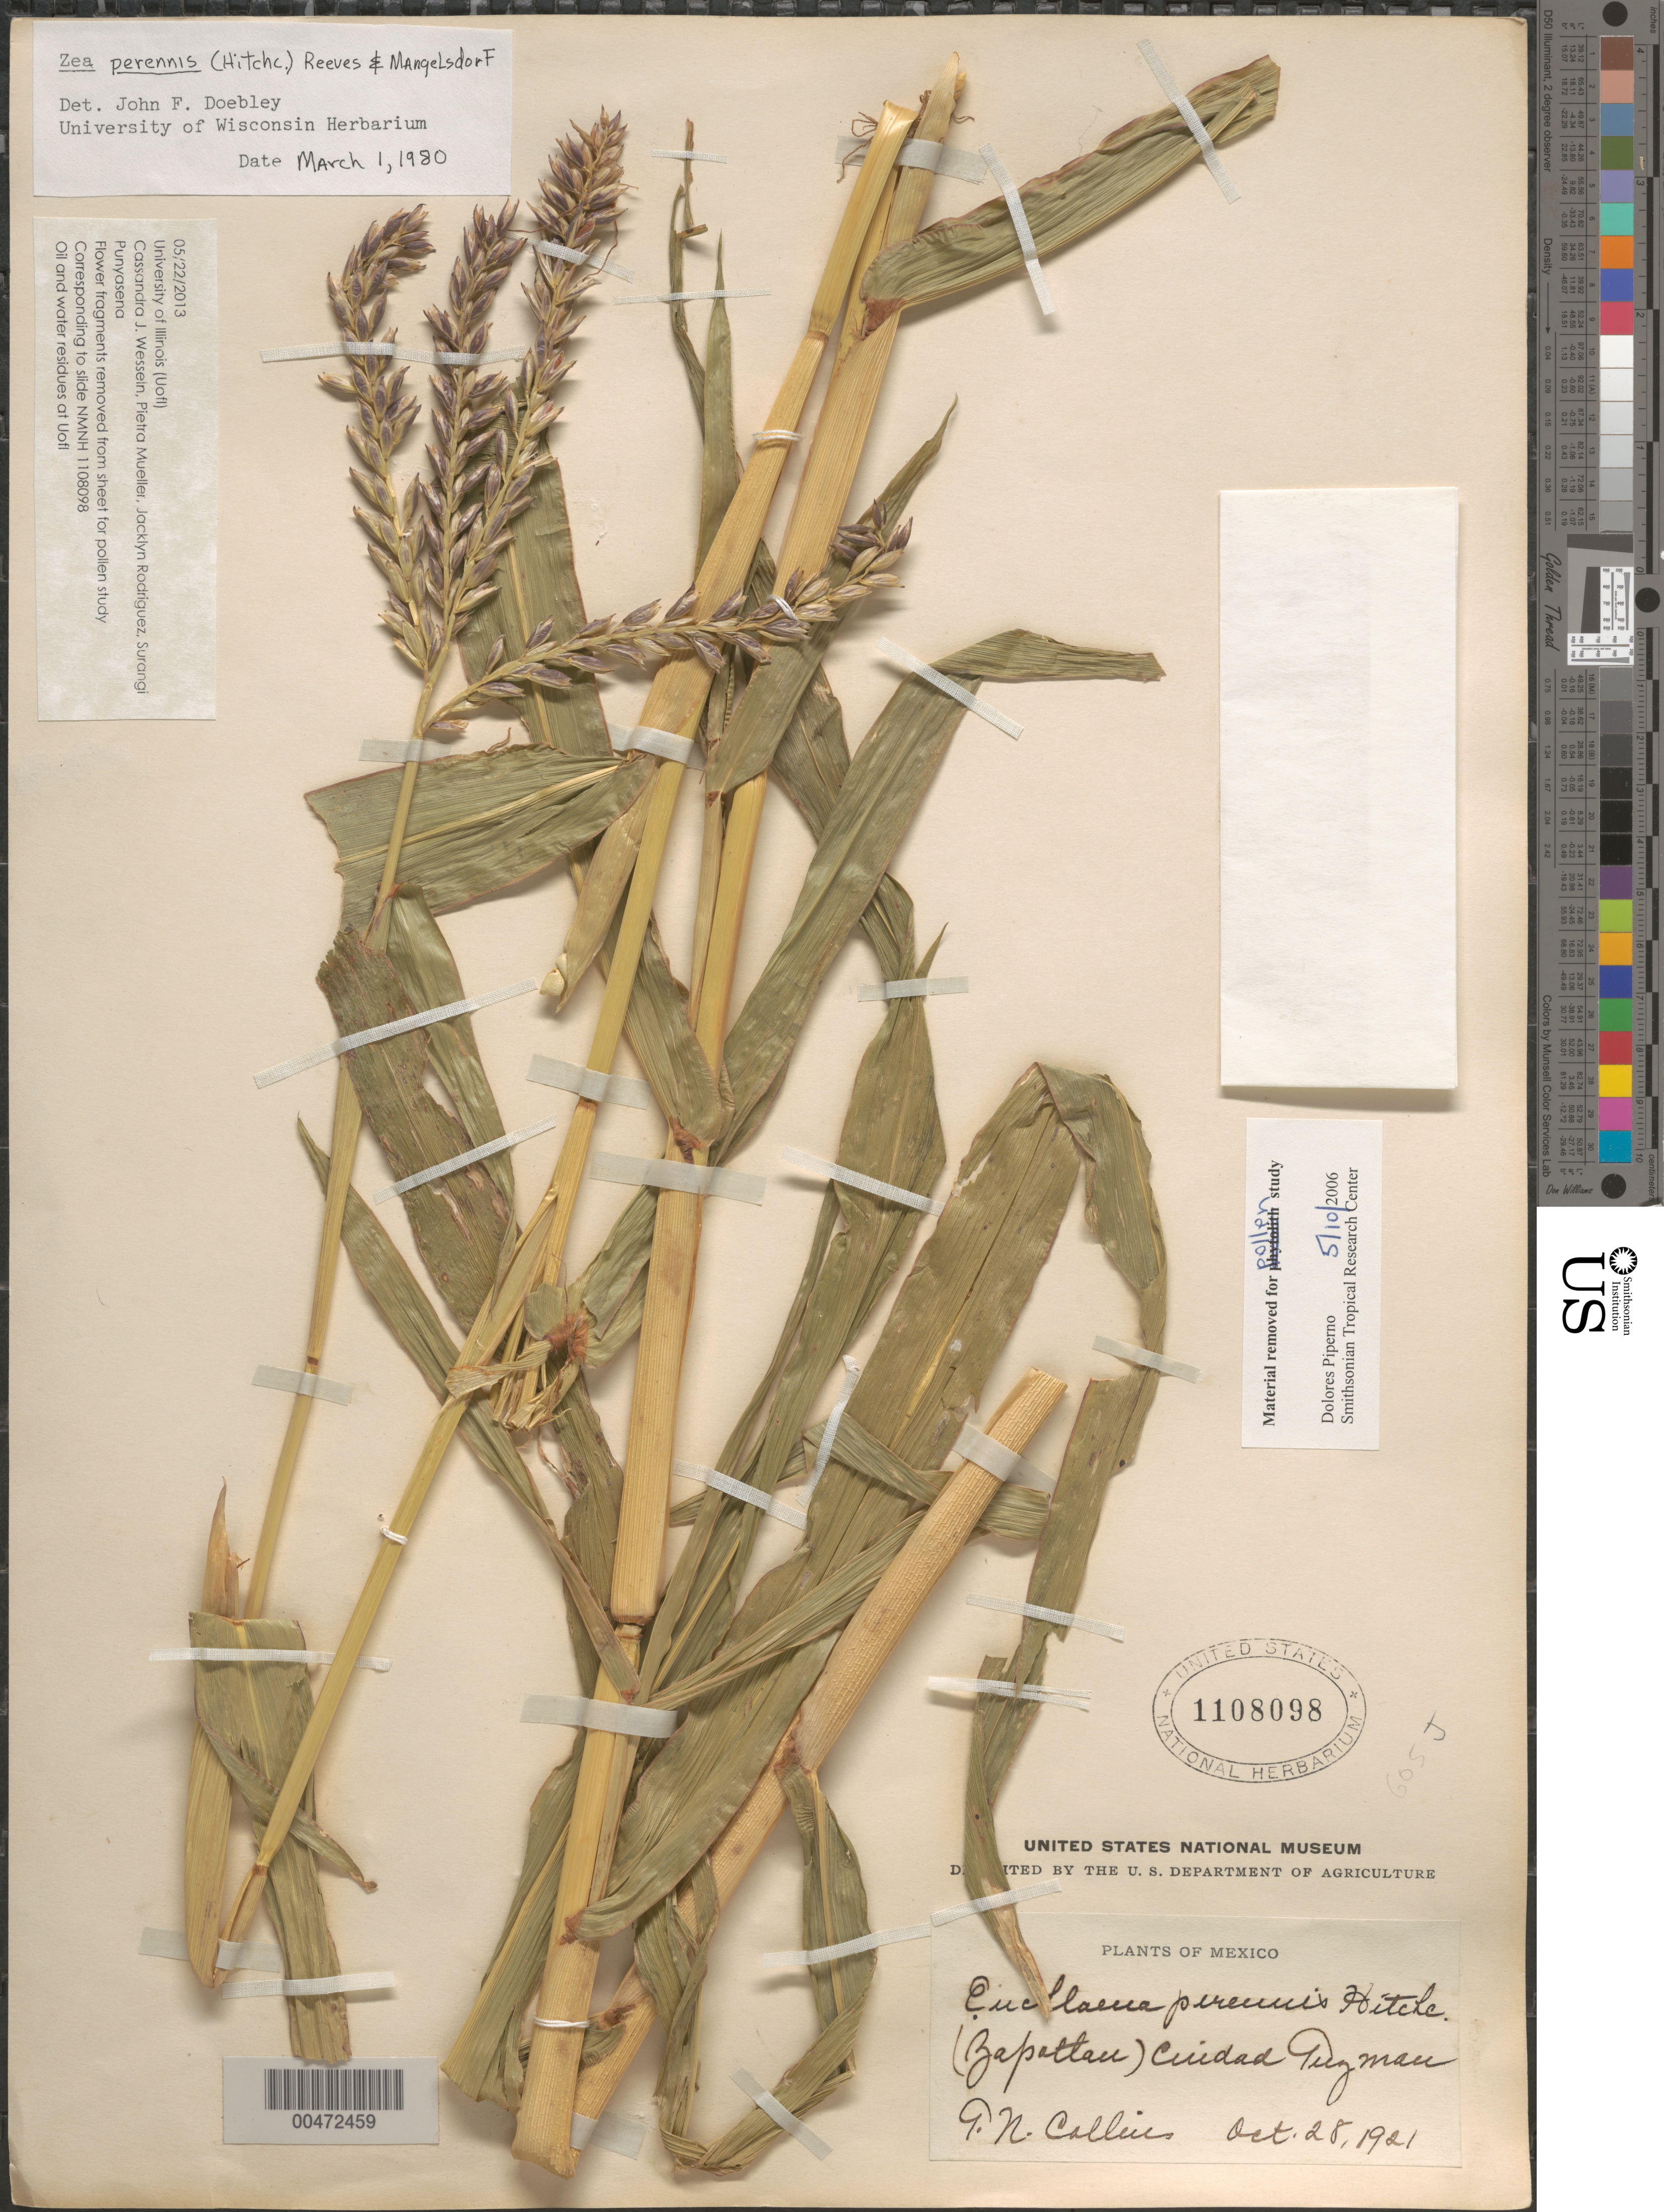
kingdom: Plantae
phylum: Tracheophyta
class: Liliopsida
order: Poales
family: Poaceae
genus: Zea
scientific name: Zea perennis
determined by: Doebley, John F.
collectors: G. Collins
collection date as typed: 28 Oct 1921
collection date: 1921-10-28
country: Mexico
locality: (Zapotlan) Ciudad Guzman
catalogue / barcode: US 1108098